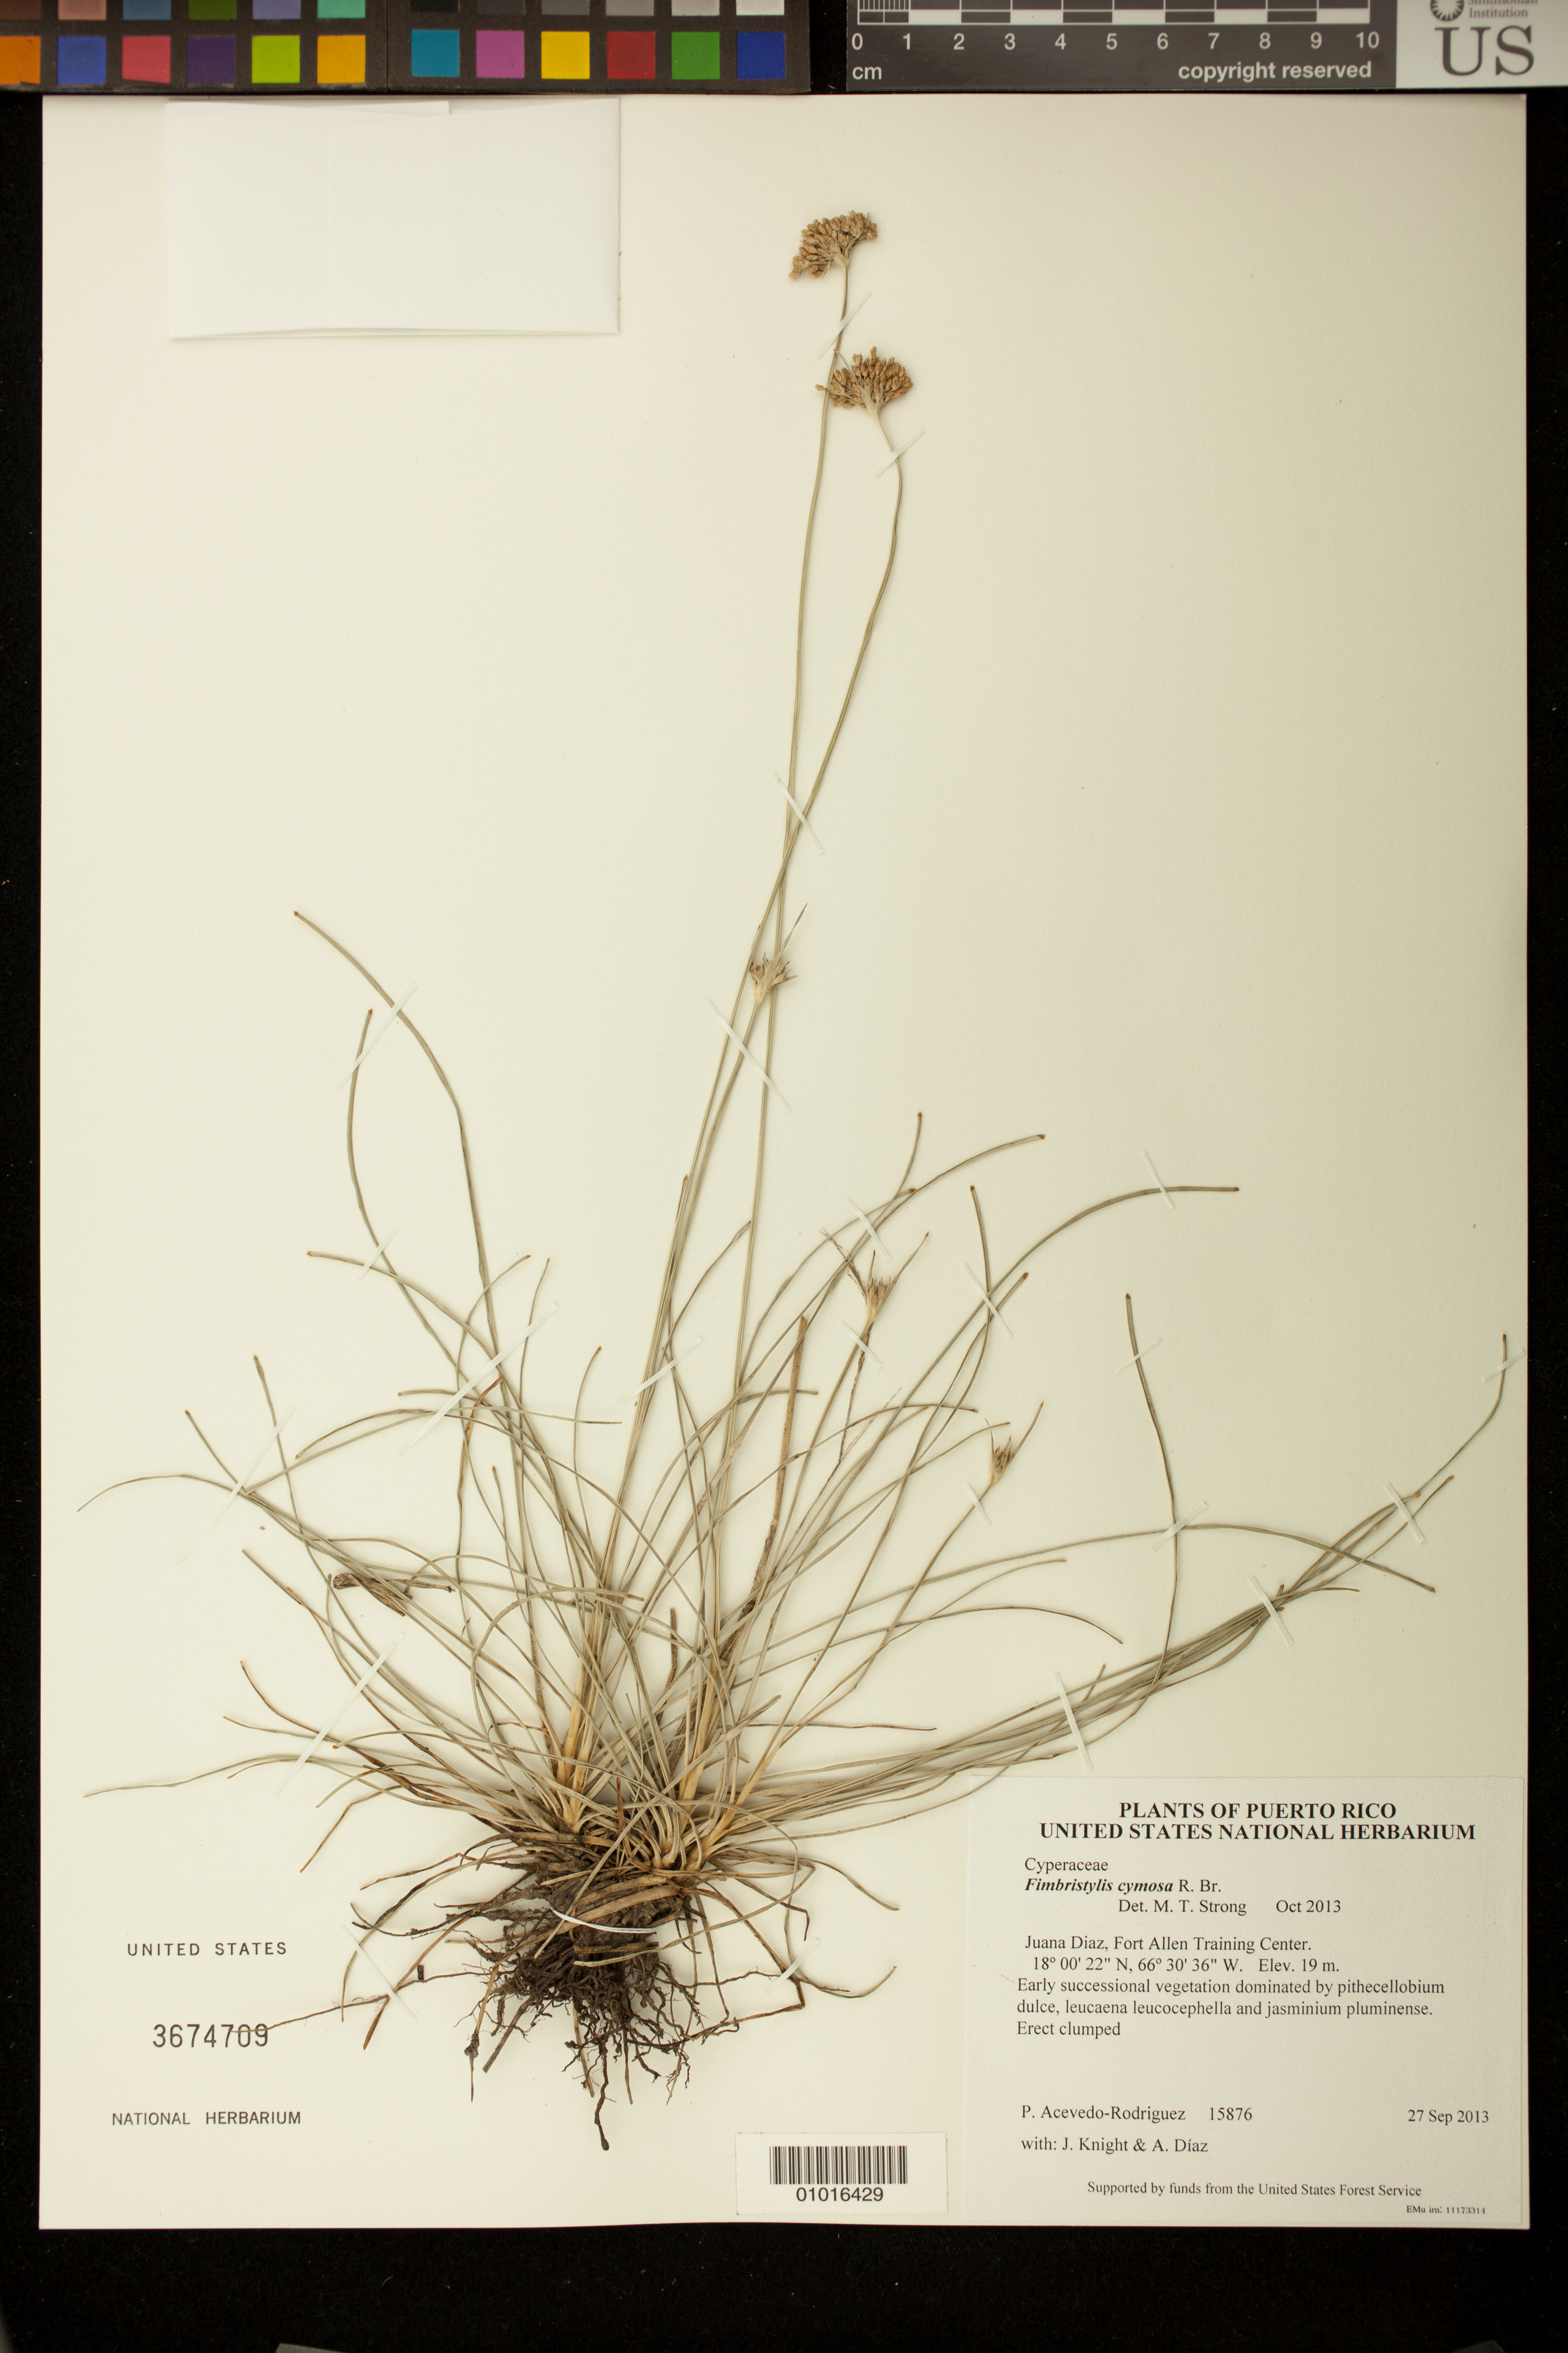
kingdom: Plantae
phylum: Tracheophyta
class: Liliopsida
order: Poales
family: Cyperaceae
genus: Fimbristylis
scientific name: Fimbristylis cymosa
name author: R. Br.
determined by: Strong, M. T., (US), Smithsonian Institution - National Museum of Natural History (UNITED STATES)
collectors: P. Acevedo-Rodr., J. Knight & A. Díaz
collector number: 15876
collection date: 2013-09-27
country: Puerto Rico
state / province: Juana Diaz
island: Puerto Rico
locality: Fort Allen Training Center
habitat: Early successional vegetation dominated by pithecellobium dulce, leucaena leucocephella and jasminium pluminense.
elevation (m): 19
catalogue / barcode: US 3674709